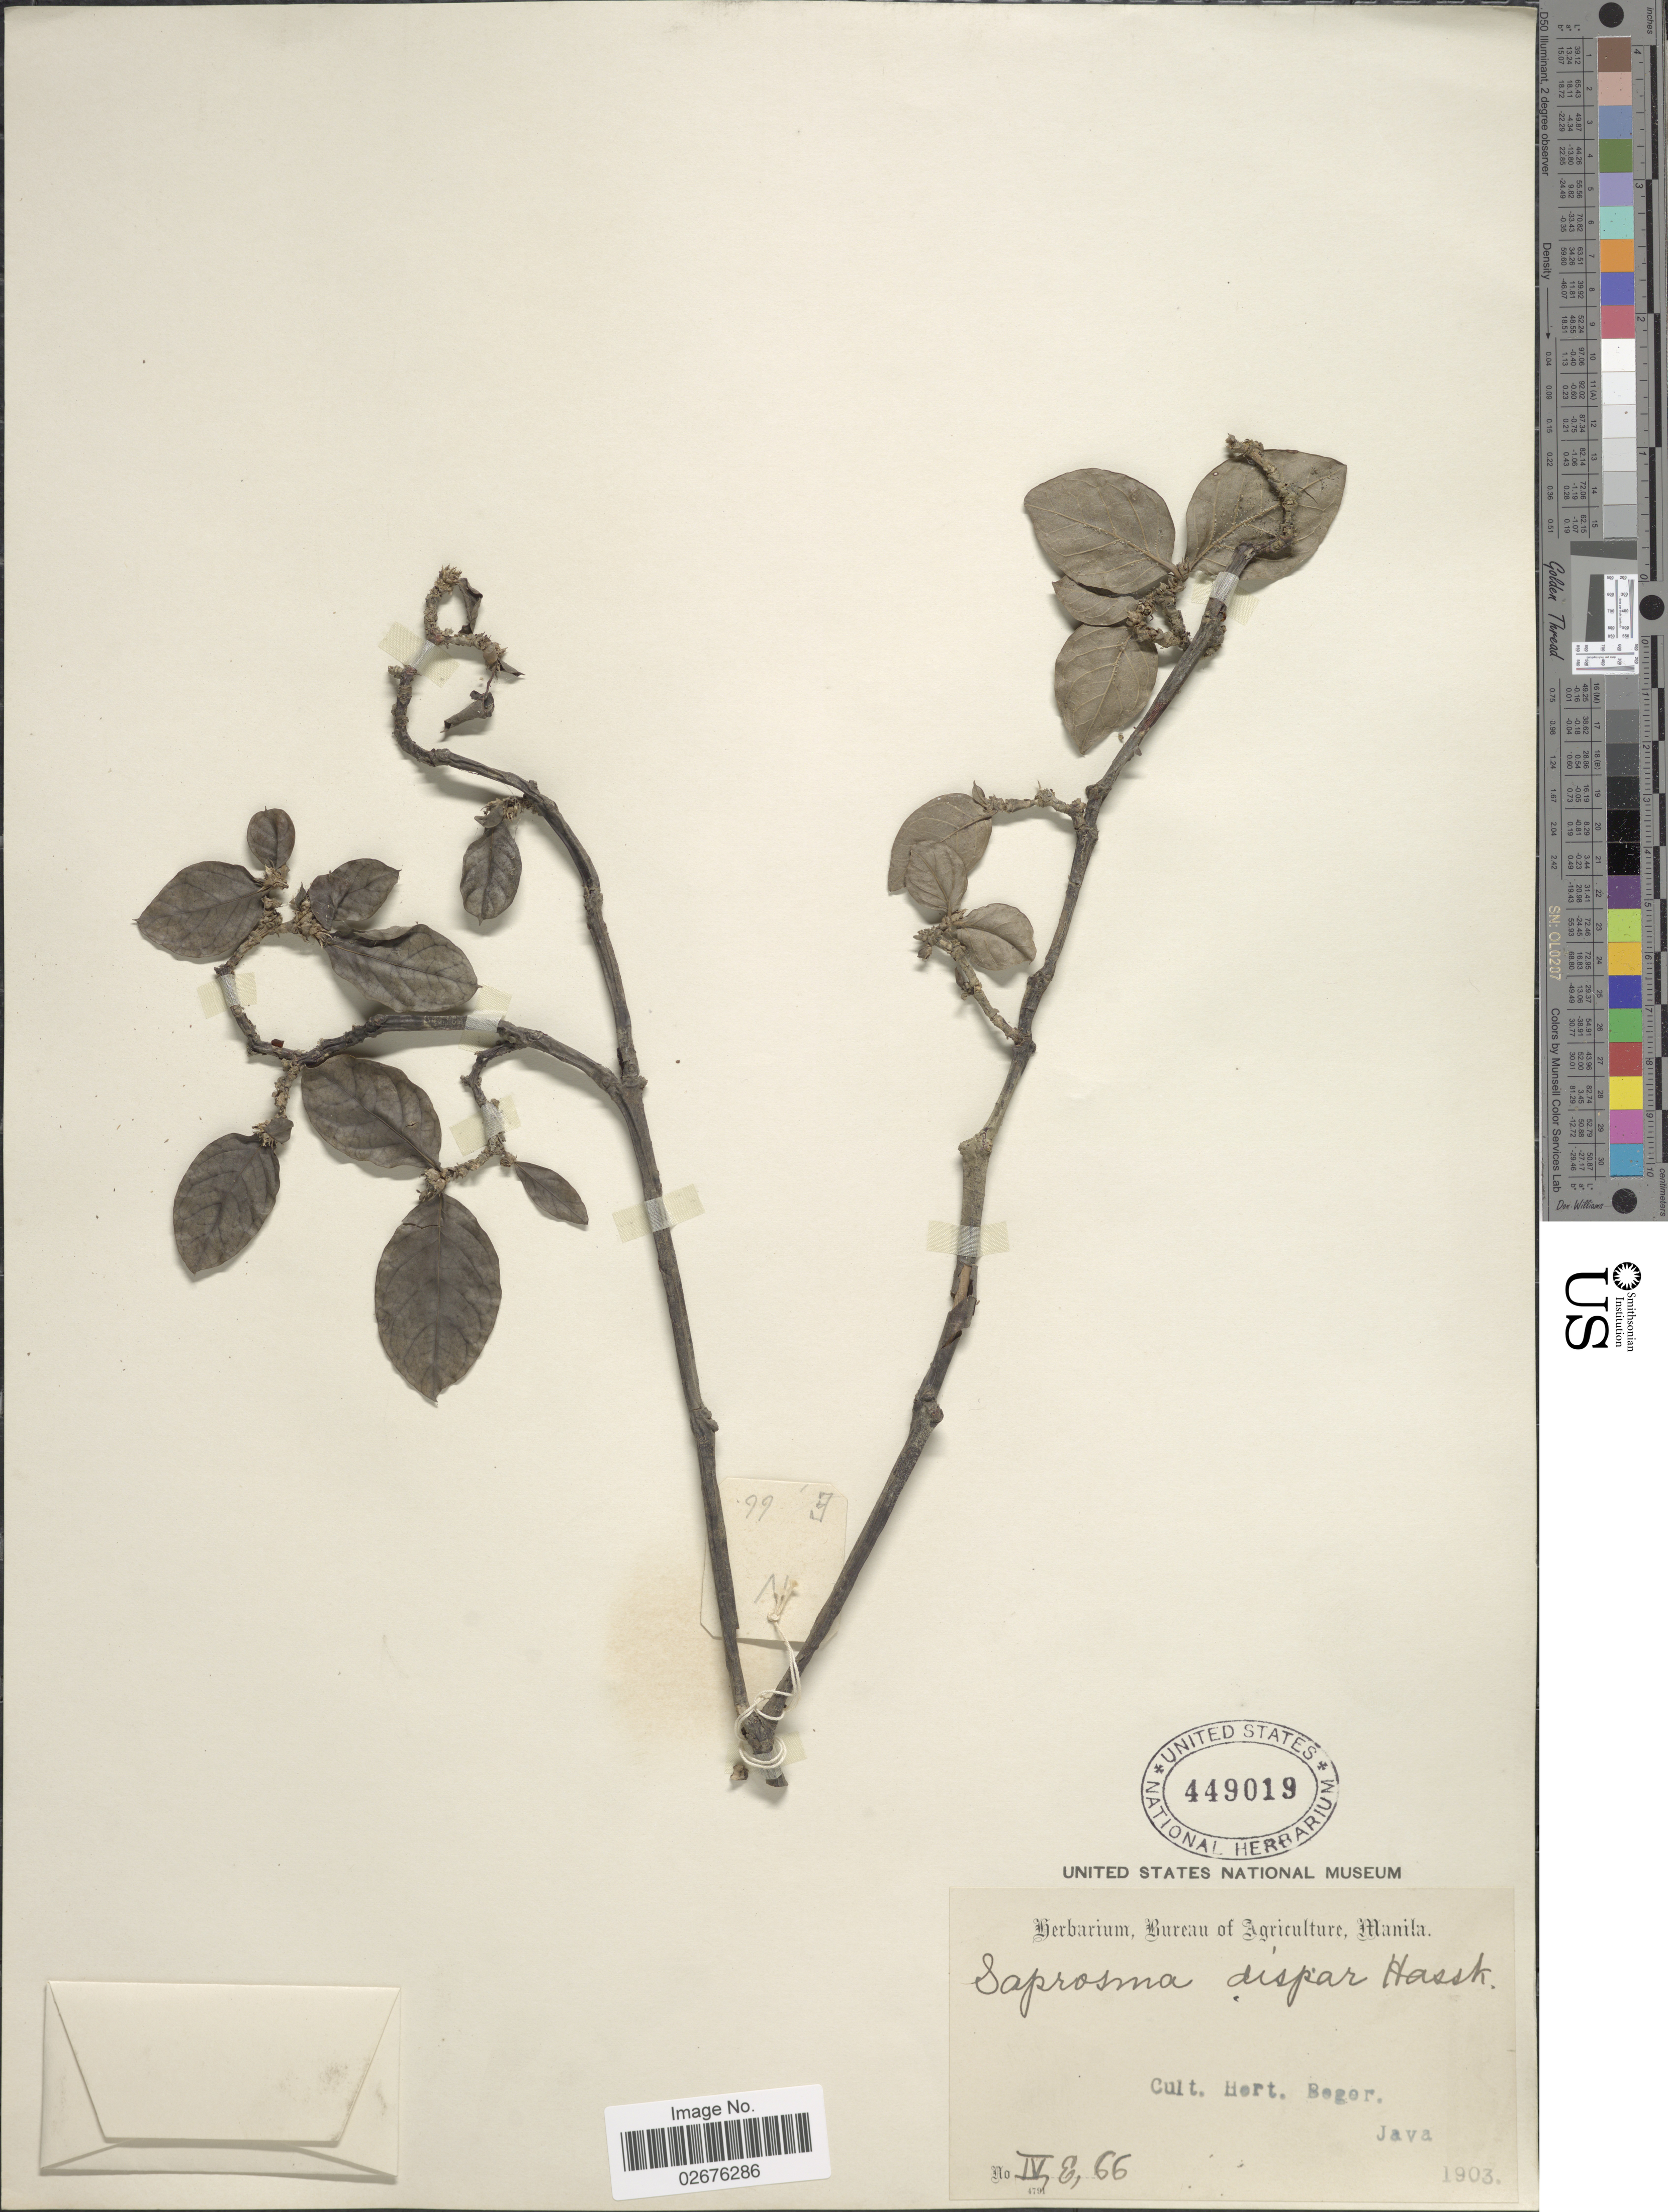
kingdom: Plantae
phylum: Tracheophyta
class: Magnoliopsida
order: Gentianales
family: Rubiaceae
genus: Saprosma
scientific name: Saprosma dispar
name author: Hassk.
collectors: ex Herb. Bur. Agric. Manila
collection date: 1903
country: Indonesia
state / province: Java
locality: Cult. Hort. Bogor. IV, E, 66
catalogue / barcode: US 449019